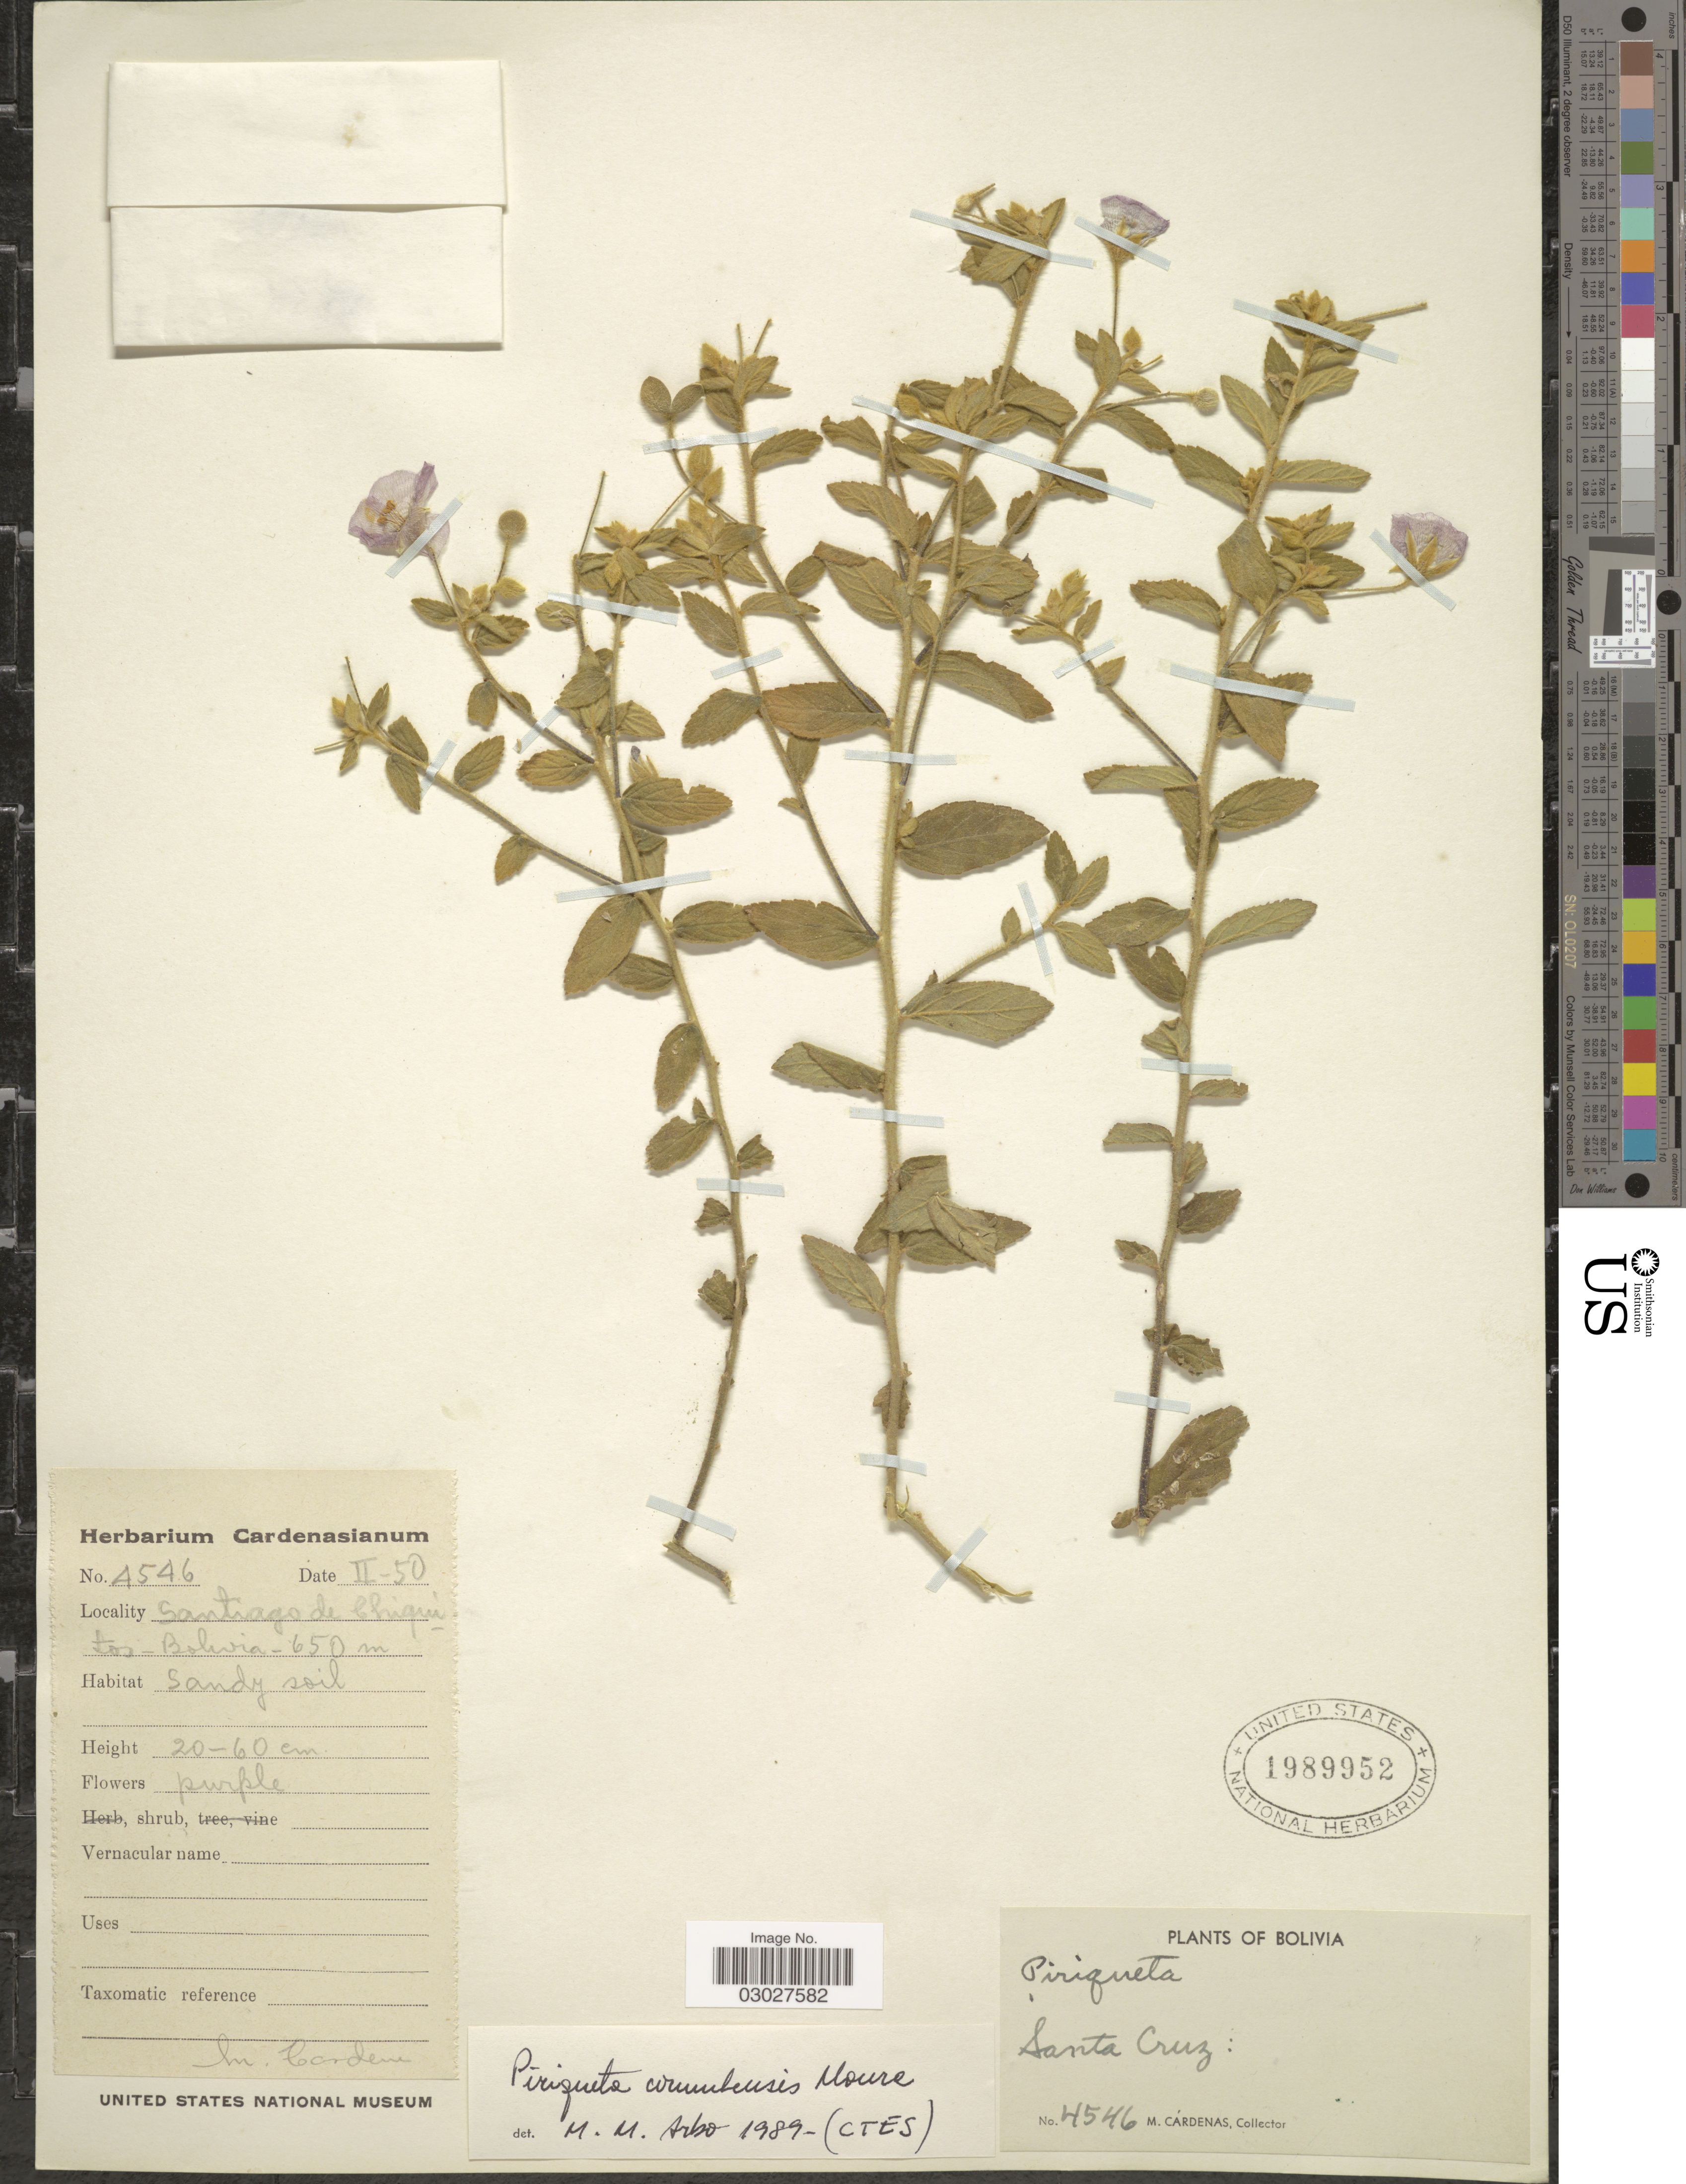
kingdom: Plantae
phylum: Tracheophyta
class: Magnoliopsida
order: Malpighiales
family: Turneraceae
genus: Piriqueta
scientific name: Piriqueta corumbensis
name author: Moura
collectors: M. Cárdenas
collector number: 4546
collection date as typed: Transcribed d/m/y: /2/50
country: Bolivia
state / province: Santa Cruz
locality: Santiago de Chiquitos.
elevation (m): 650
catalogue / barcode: US 1989952